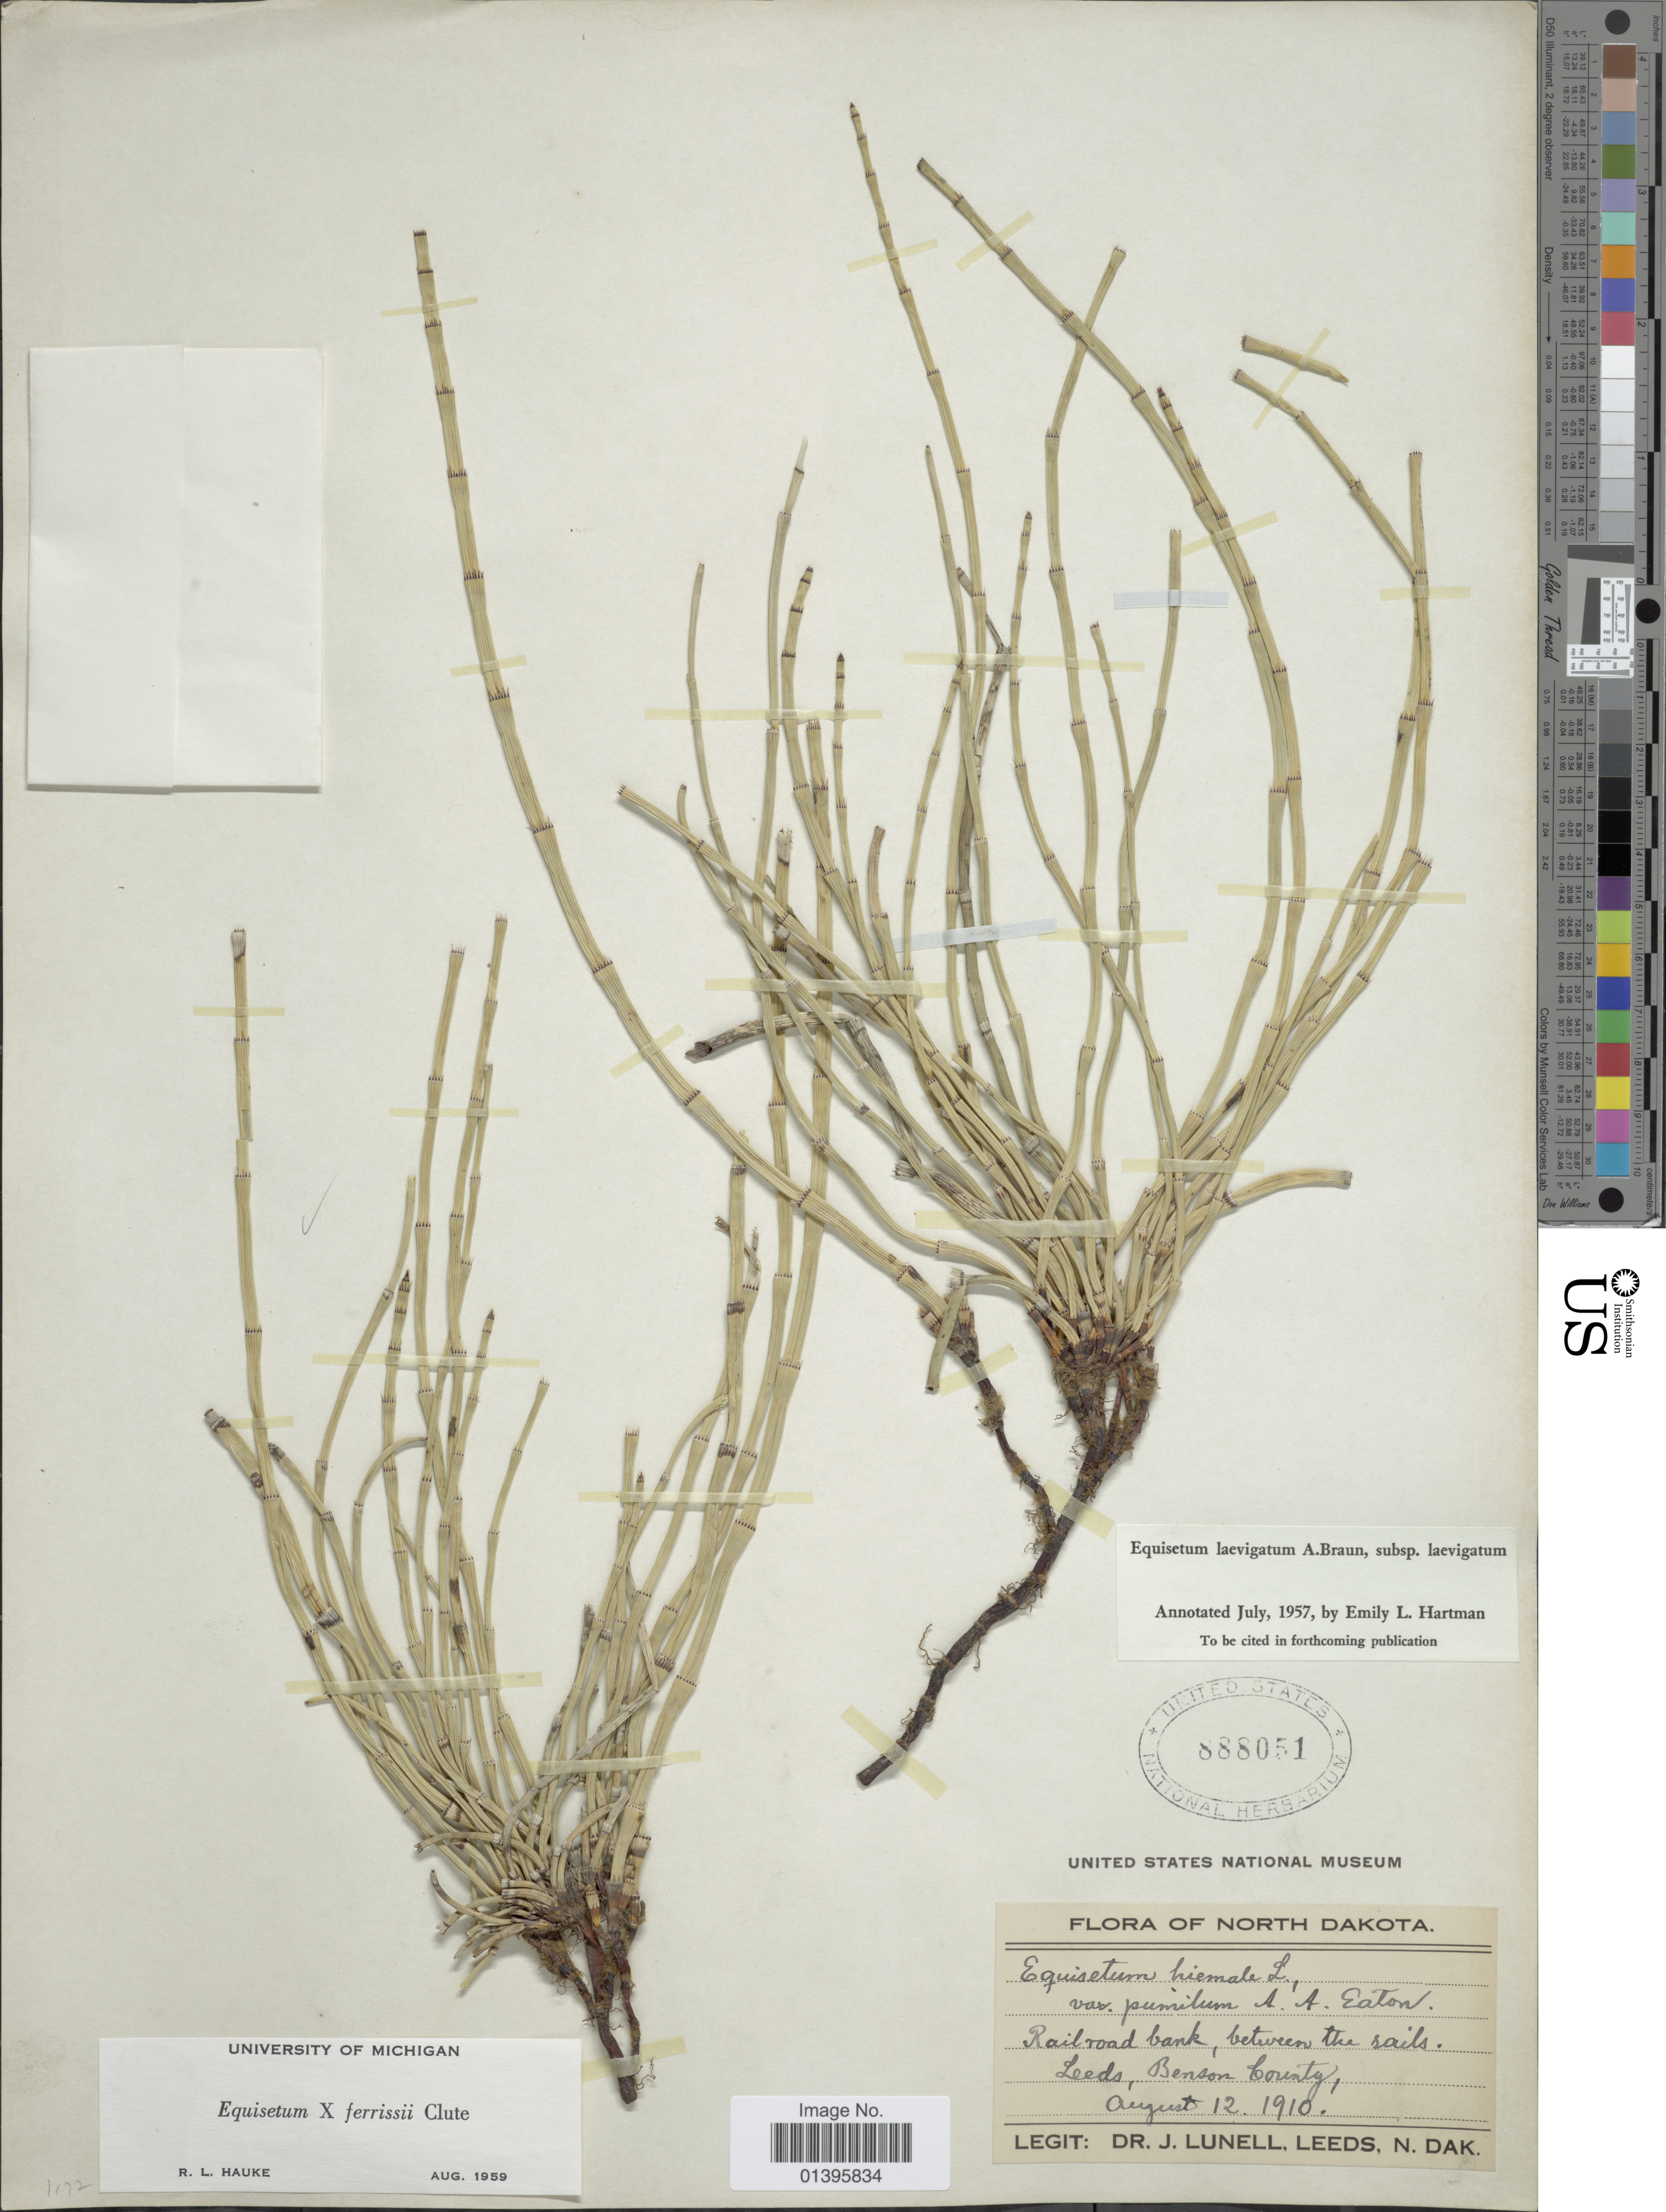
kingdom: Plantae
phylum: Tracheophyta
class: Polypodiopsida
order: Equisetales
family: Equisetaceae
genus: Equisetum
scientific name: Equisetum x ferrissii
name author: Clute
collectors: J. Lunell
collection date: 1910-08-12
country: United States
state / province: North Dakota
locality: Railroad bank, between the sails, Leeds, Benson County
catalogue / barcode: US 888051